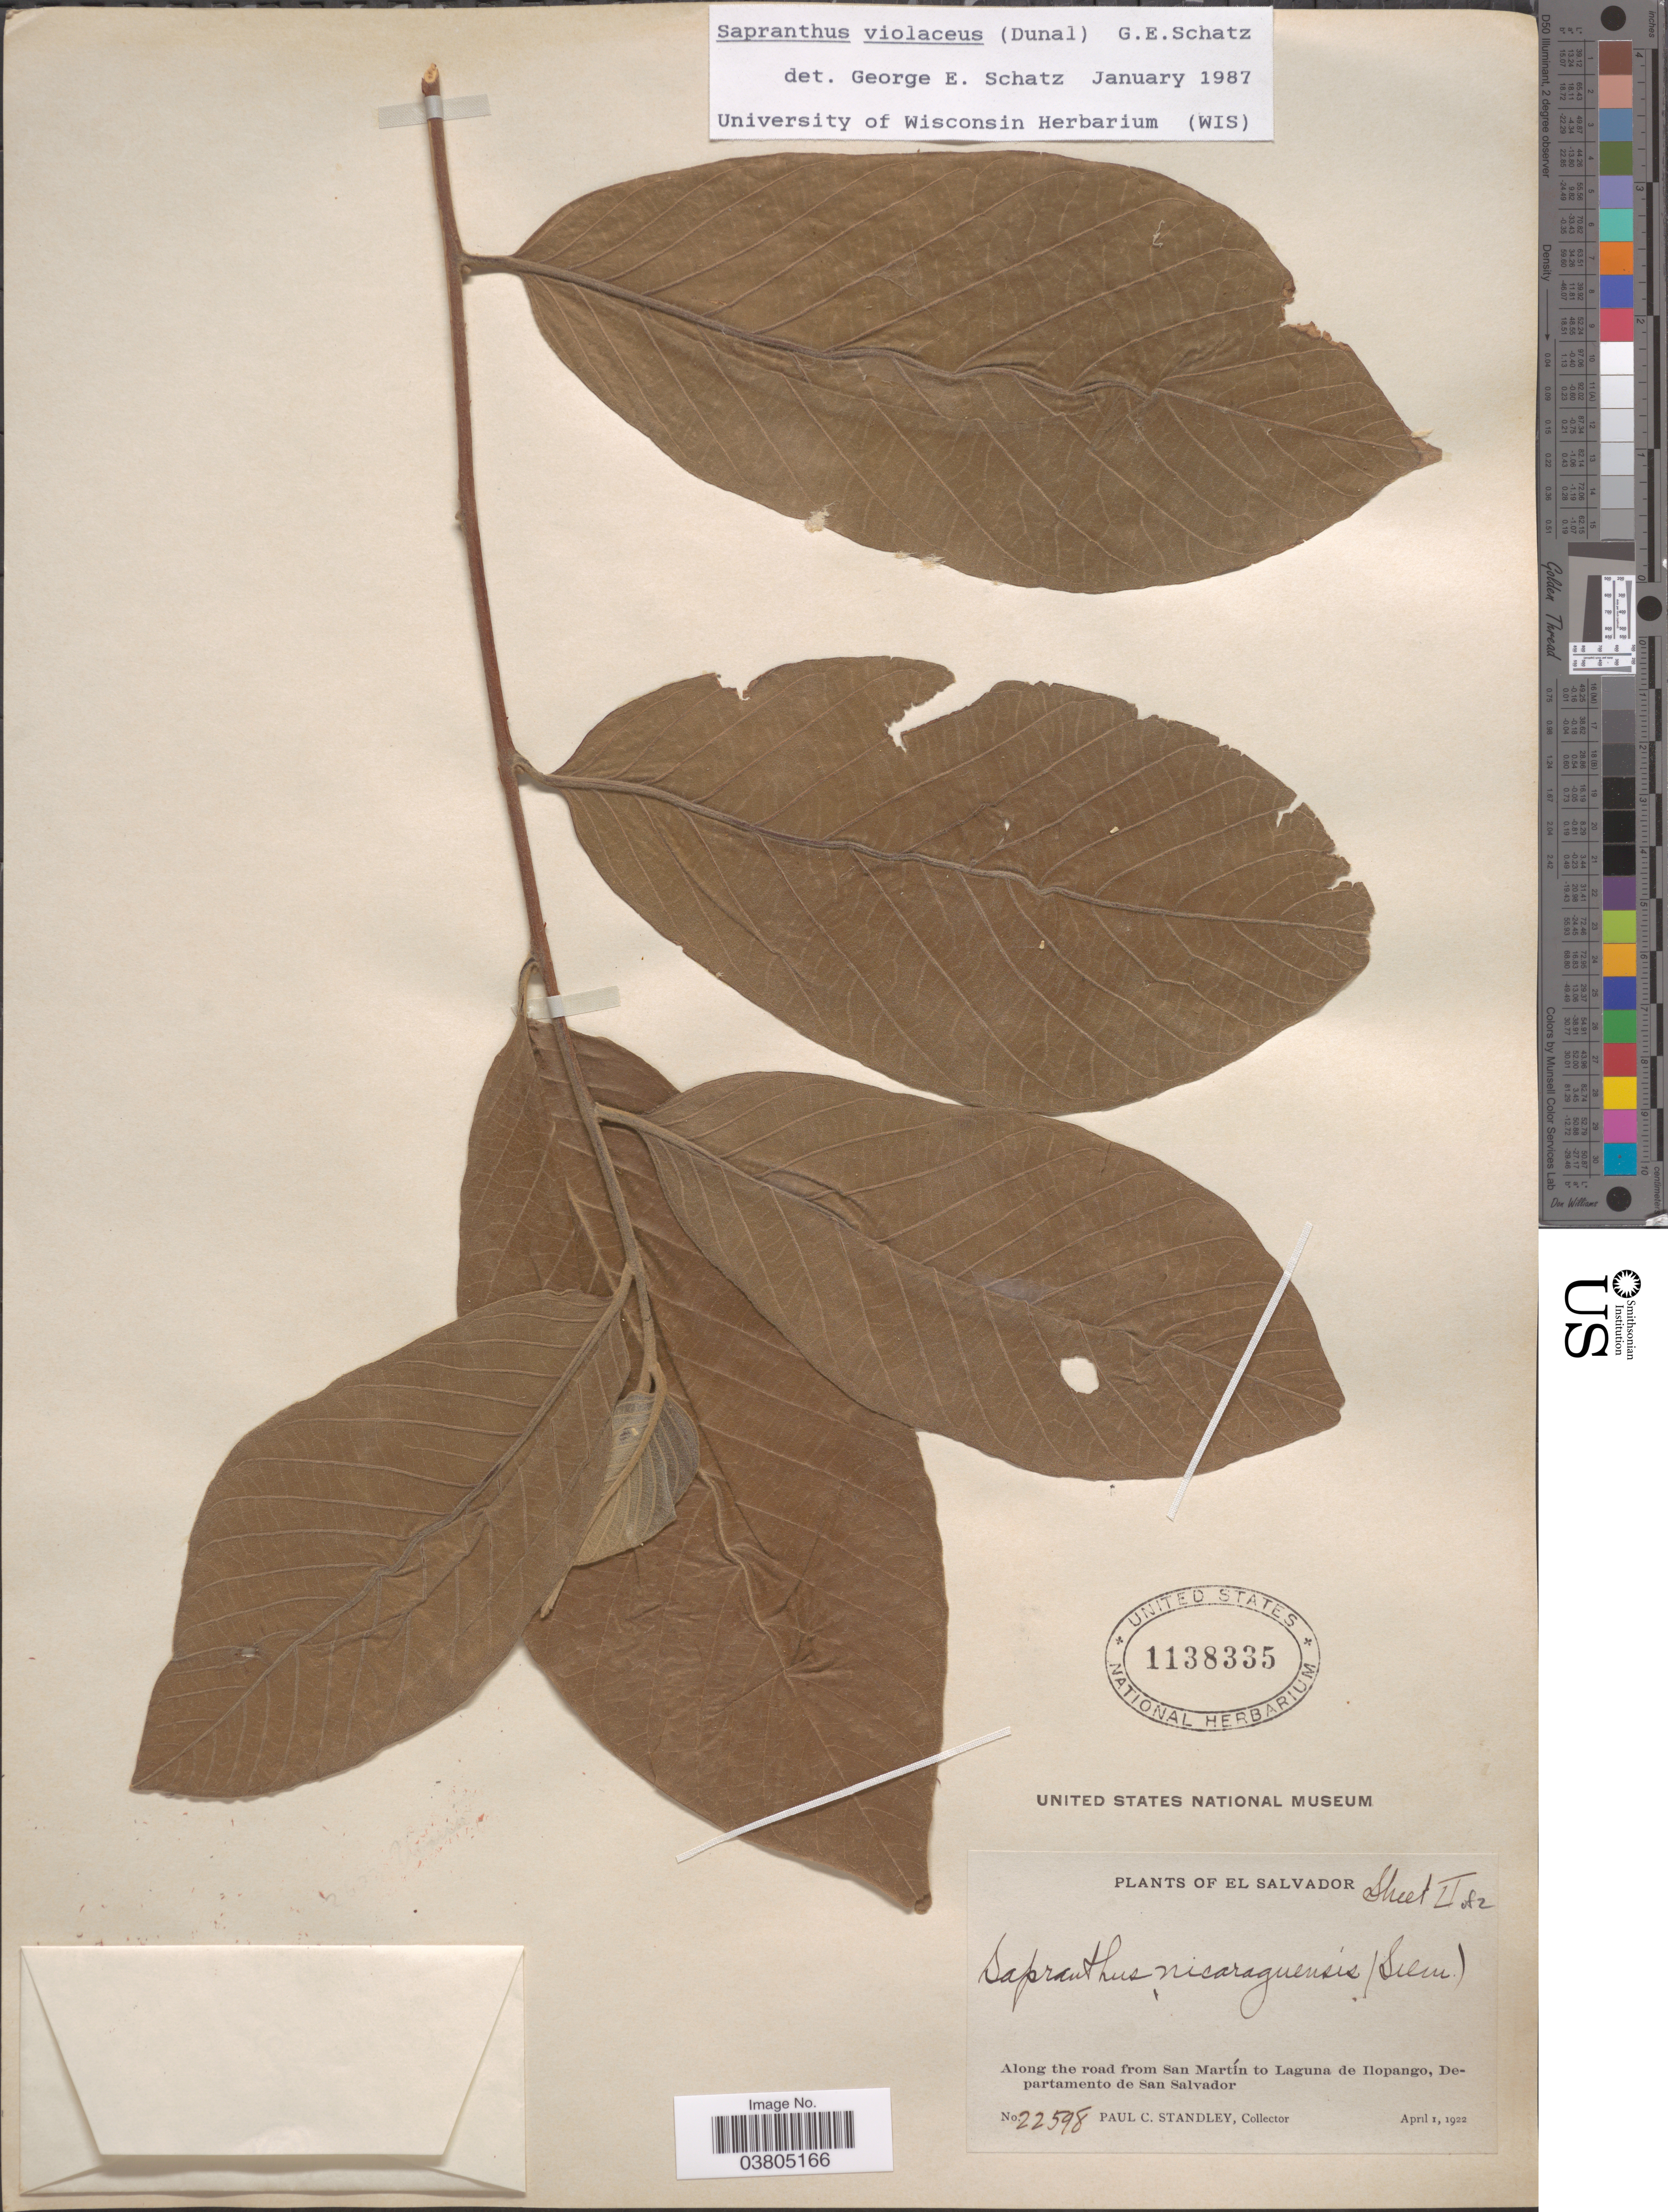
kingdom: Plantae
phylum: Tracheophyta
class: Magnoliopsida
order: Magnoliales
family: Annonaceae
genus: Sapranthus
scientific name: Sapranthus violaceus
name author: (Dunal) Saff.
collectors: P. C. Standley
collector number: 22598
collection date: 1922-04-01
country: El Salvador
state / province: San Salvador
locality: Along the road from San Martín to Laguna de Ilopango, Departamento de San Salvador.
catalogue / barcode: US 1138335